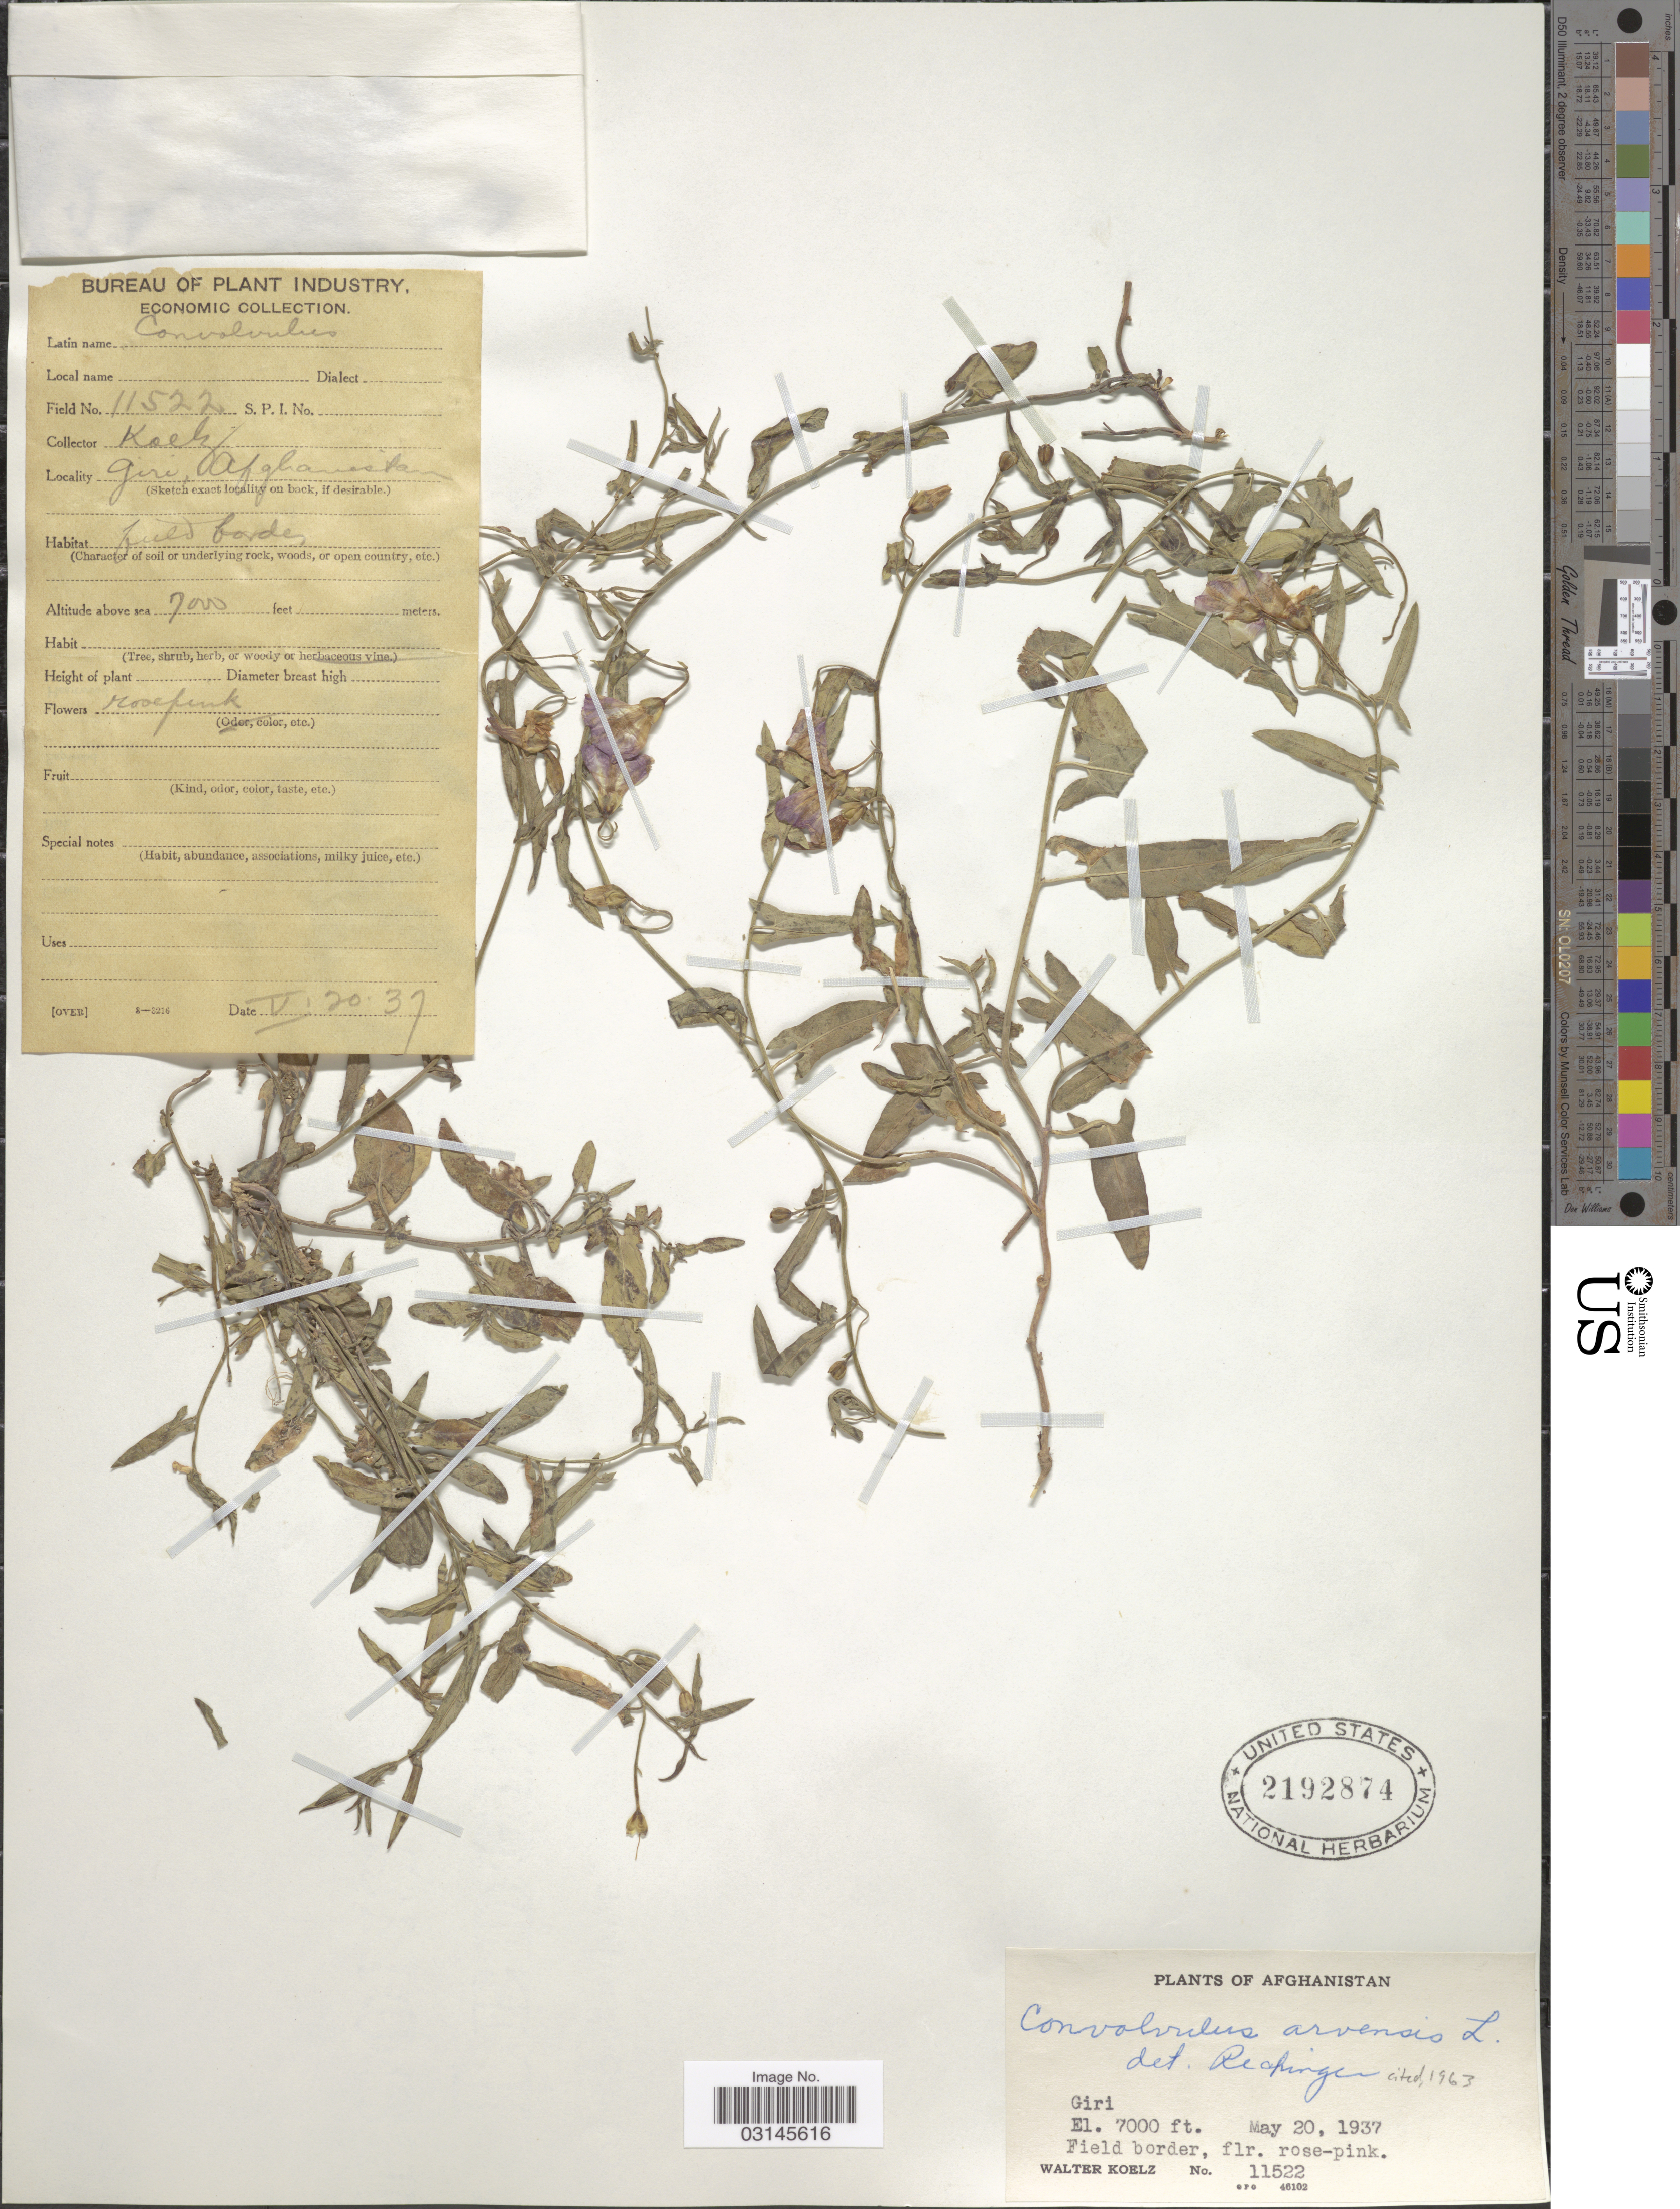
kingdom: Plantae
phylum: Tracheophyta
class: Magnoliopsida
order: Solanales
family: Convolvulaceae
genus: Convolvulus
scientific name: Convolvulus arvensis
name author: L.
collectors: W. N. Koelz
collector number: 11522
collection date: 1937-05-20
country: Afghanistan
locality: Giri.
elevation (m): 2134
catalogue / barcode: US 2192874